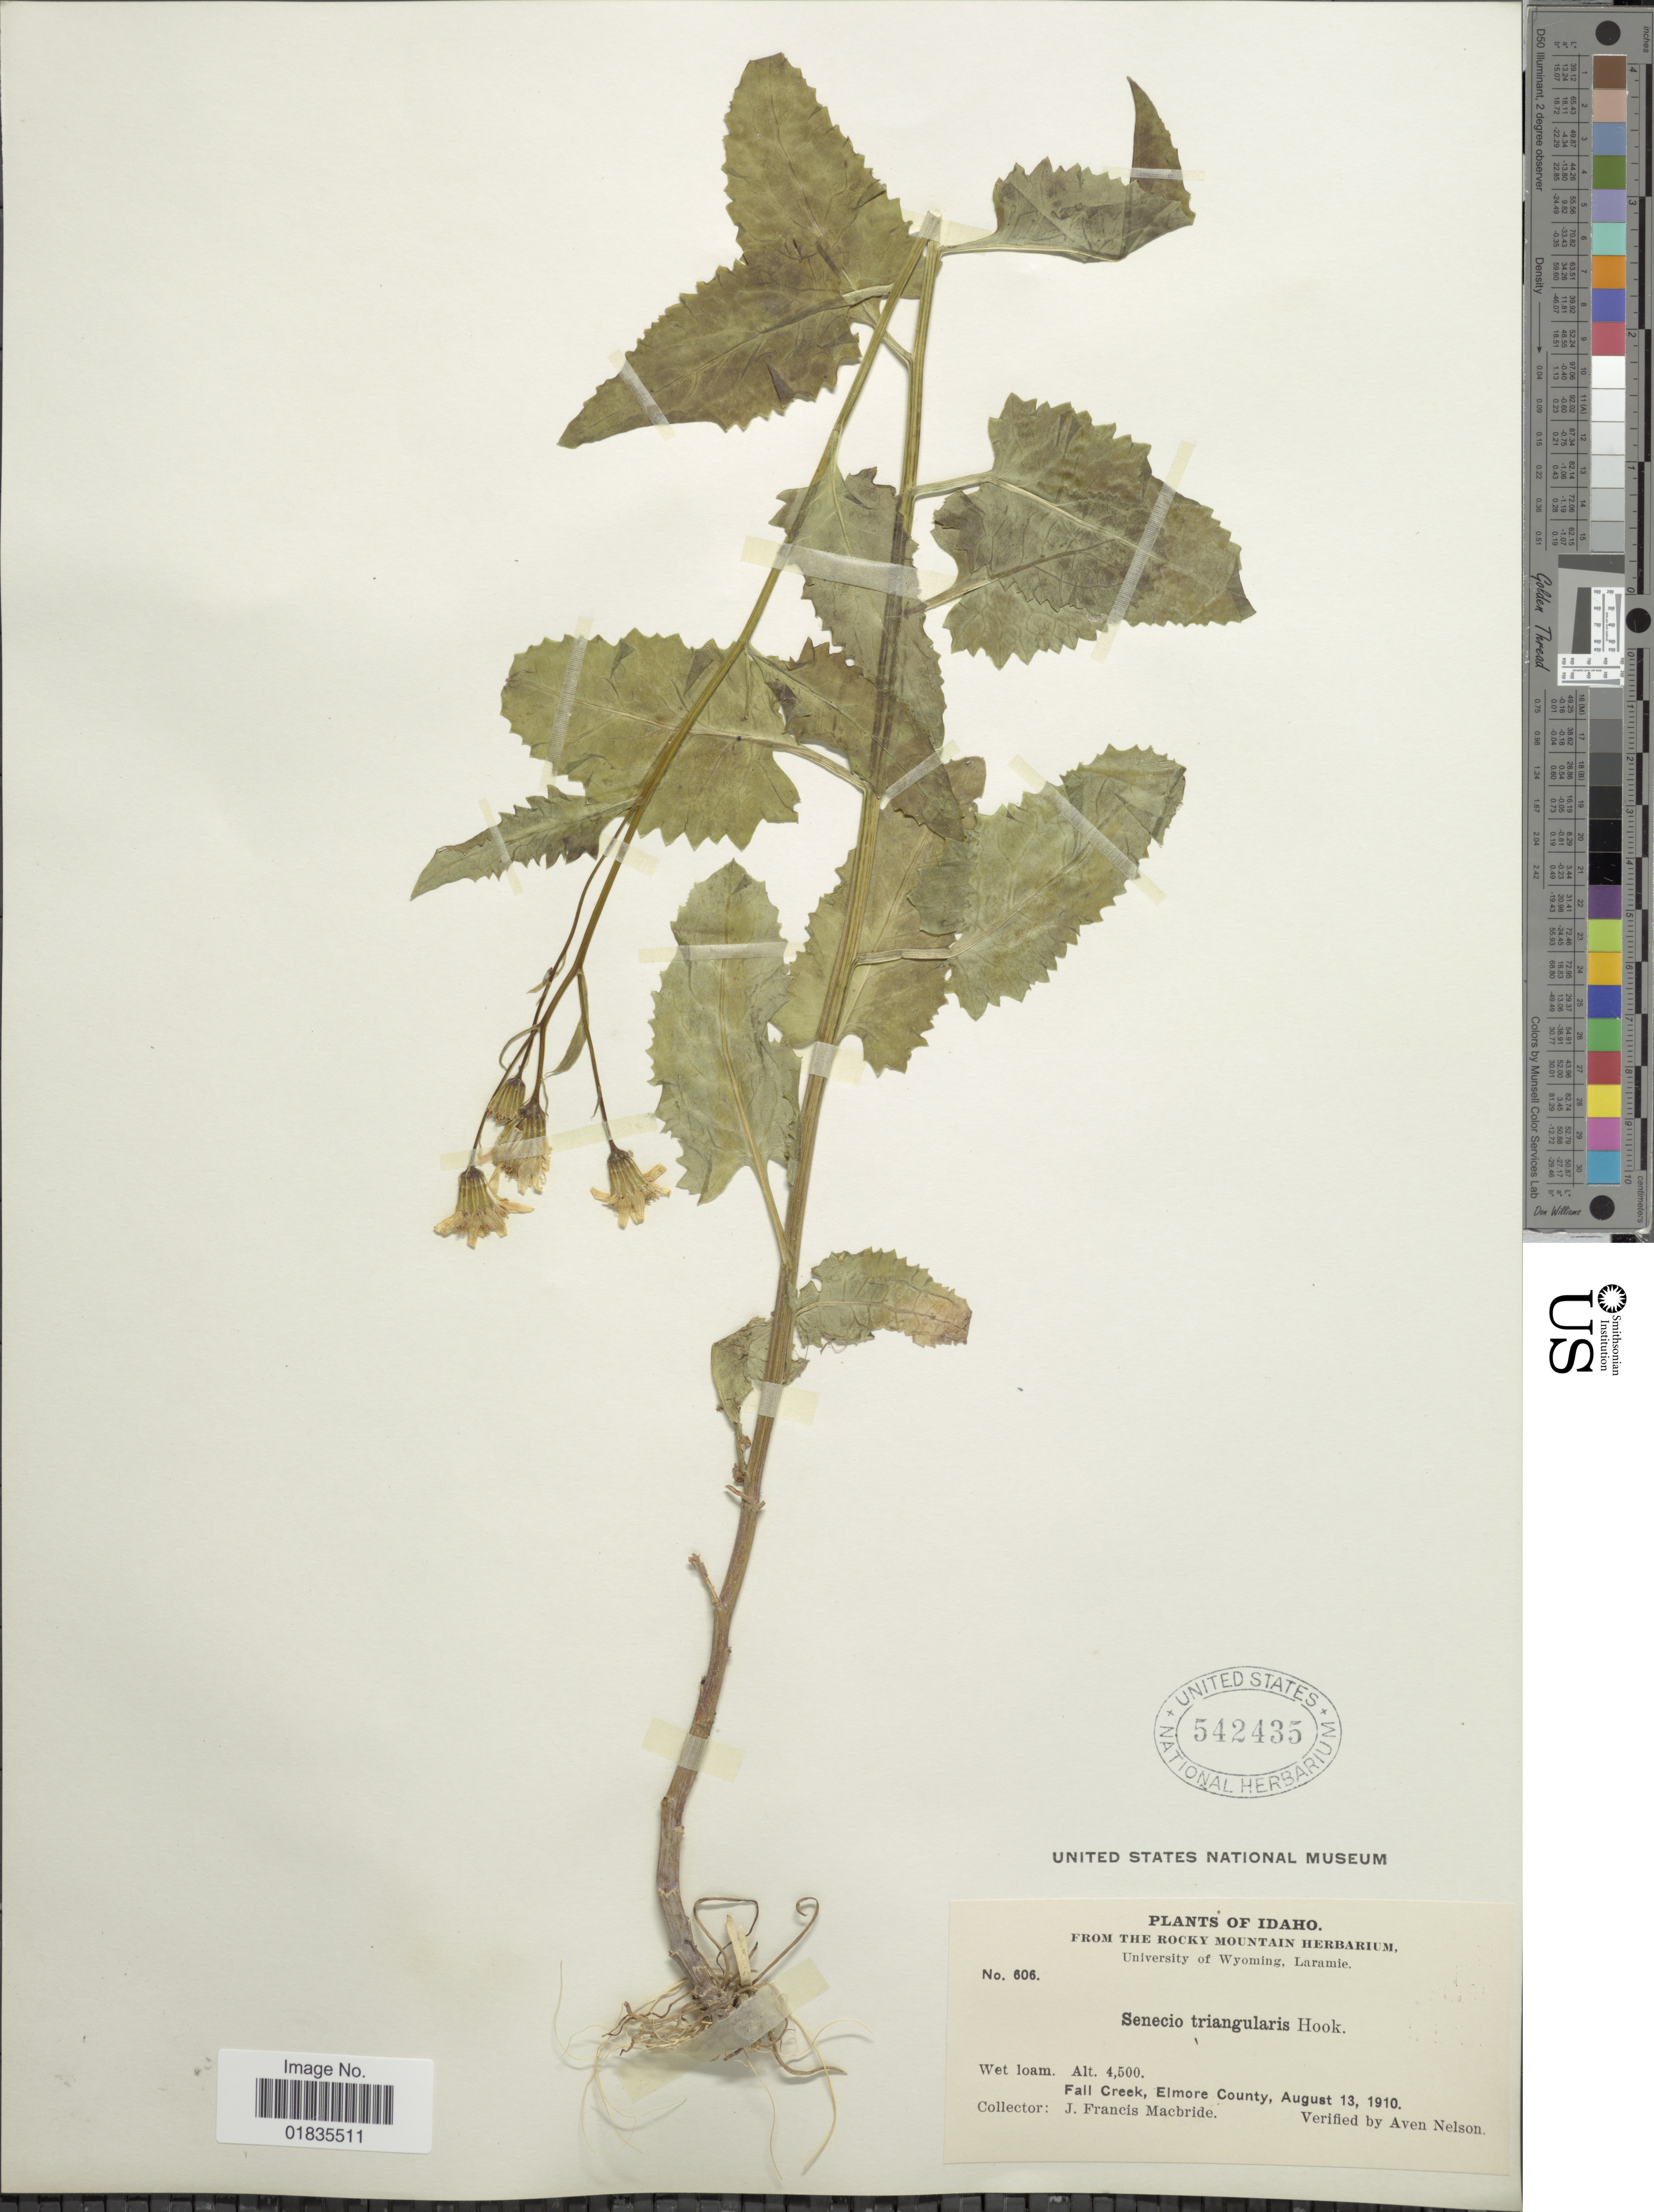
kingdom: Plantae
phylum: Tracheophyta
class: Magnoliopsida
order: Asterales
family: Asteraceae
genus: Senecio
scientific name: Senecio triangularis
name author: Hook.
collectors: J. F. Macbride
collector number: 606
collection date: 1910-08-13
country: United States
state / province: Idaho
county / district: Elmore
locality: Fall Creek.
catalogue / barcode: US 542435